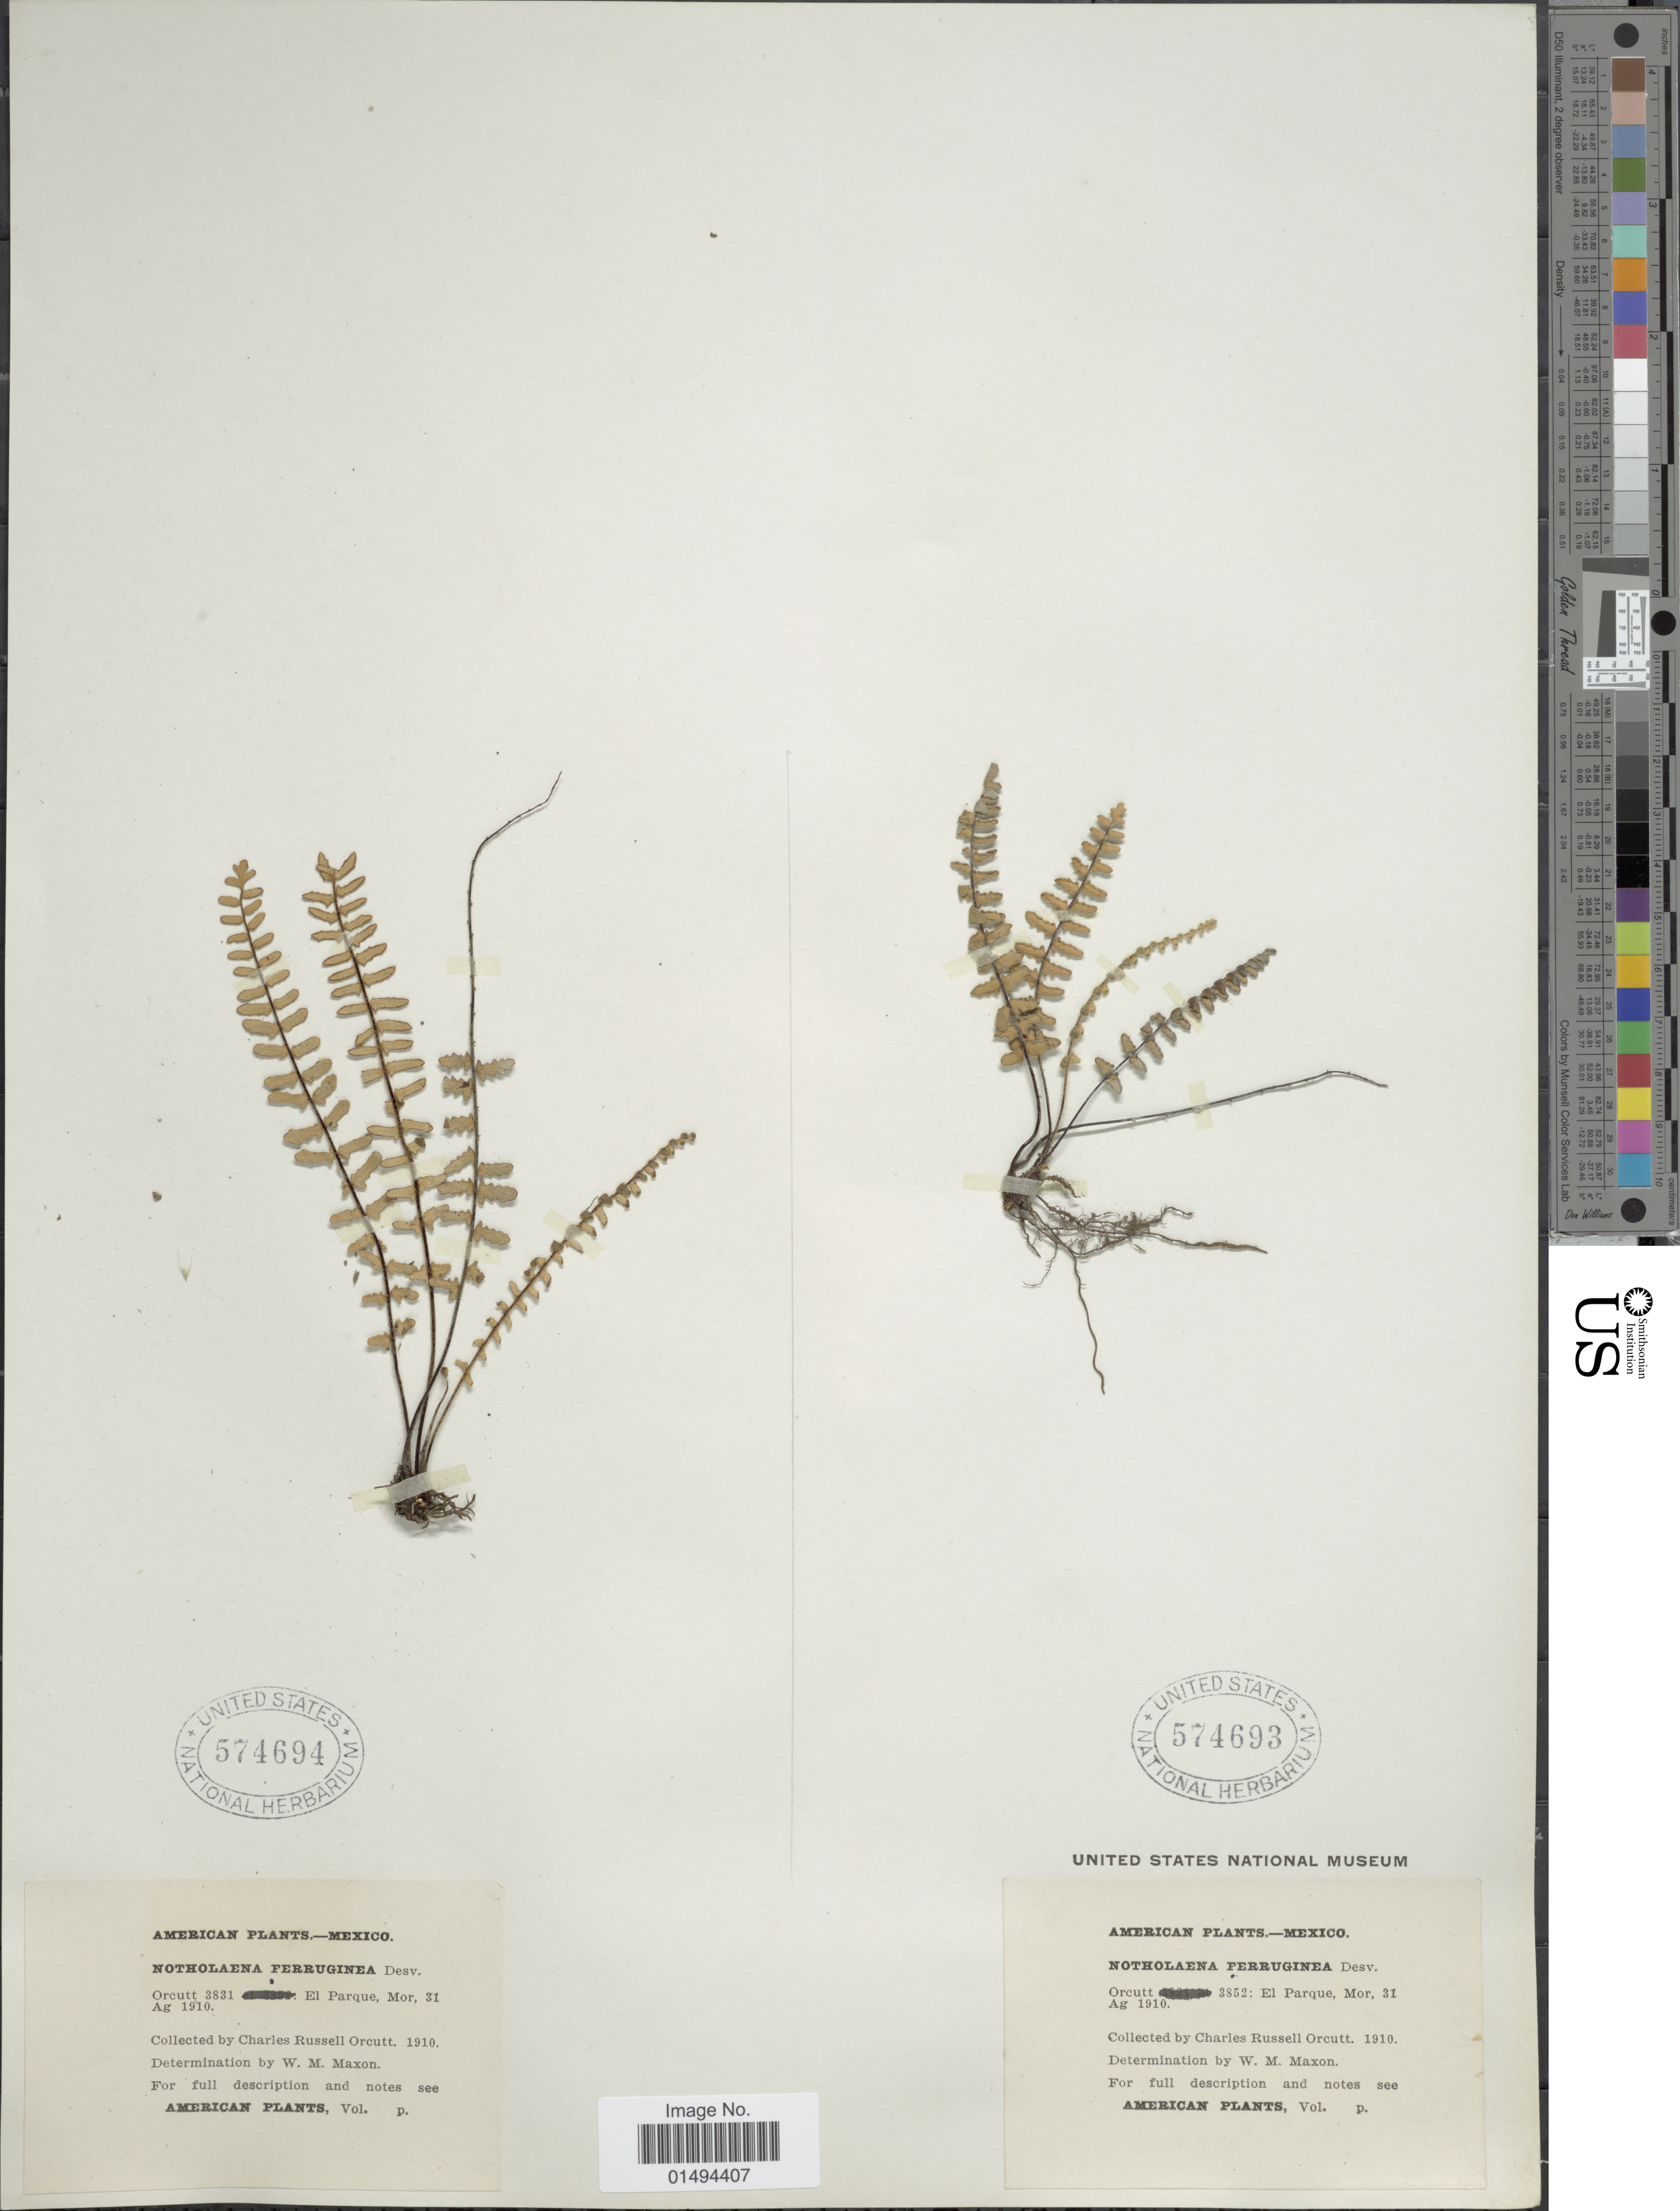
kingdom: Plantae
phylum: Tracheophyta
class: Polypodiopsida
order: Polypodiales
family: Pteridaceae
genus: Myriopteris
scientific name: Myriopteris aurea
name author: (Poir.) Grusz & Windham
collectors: C. R. Orcutt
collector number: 3852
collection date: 1910-08-31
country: Mexico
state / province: Morelos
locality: El Parque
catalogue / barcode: US 574693-2